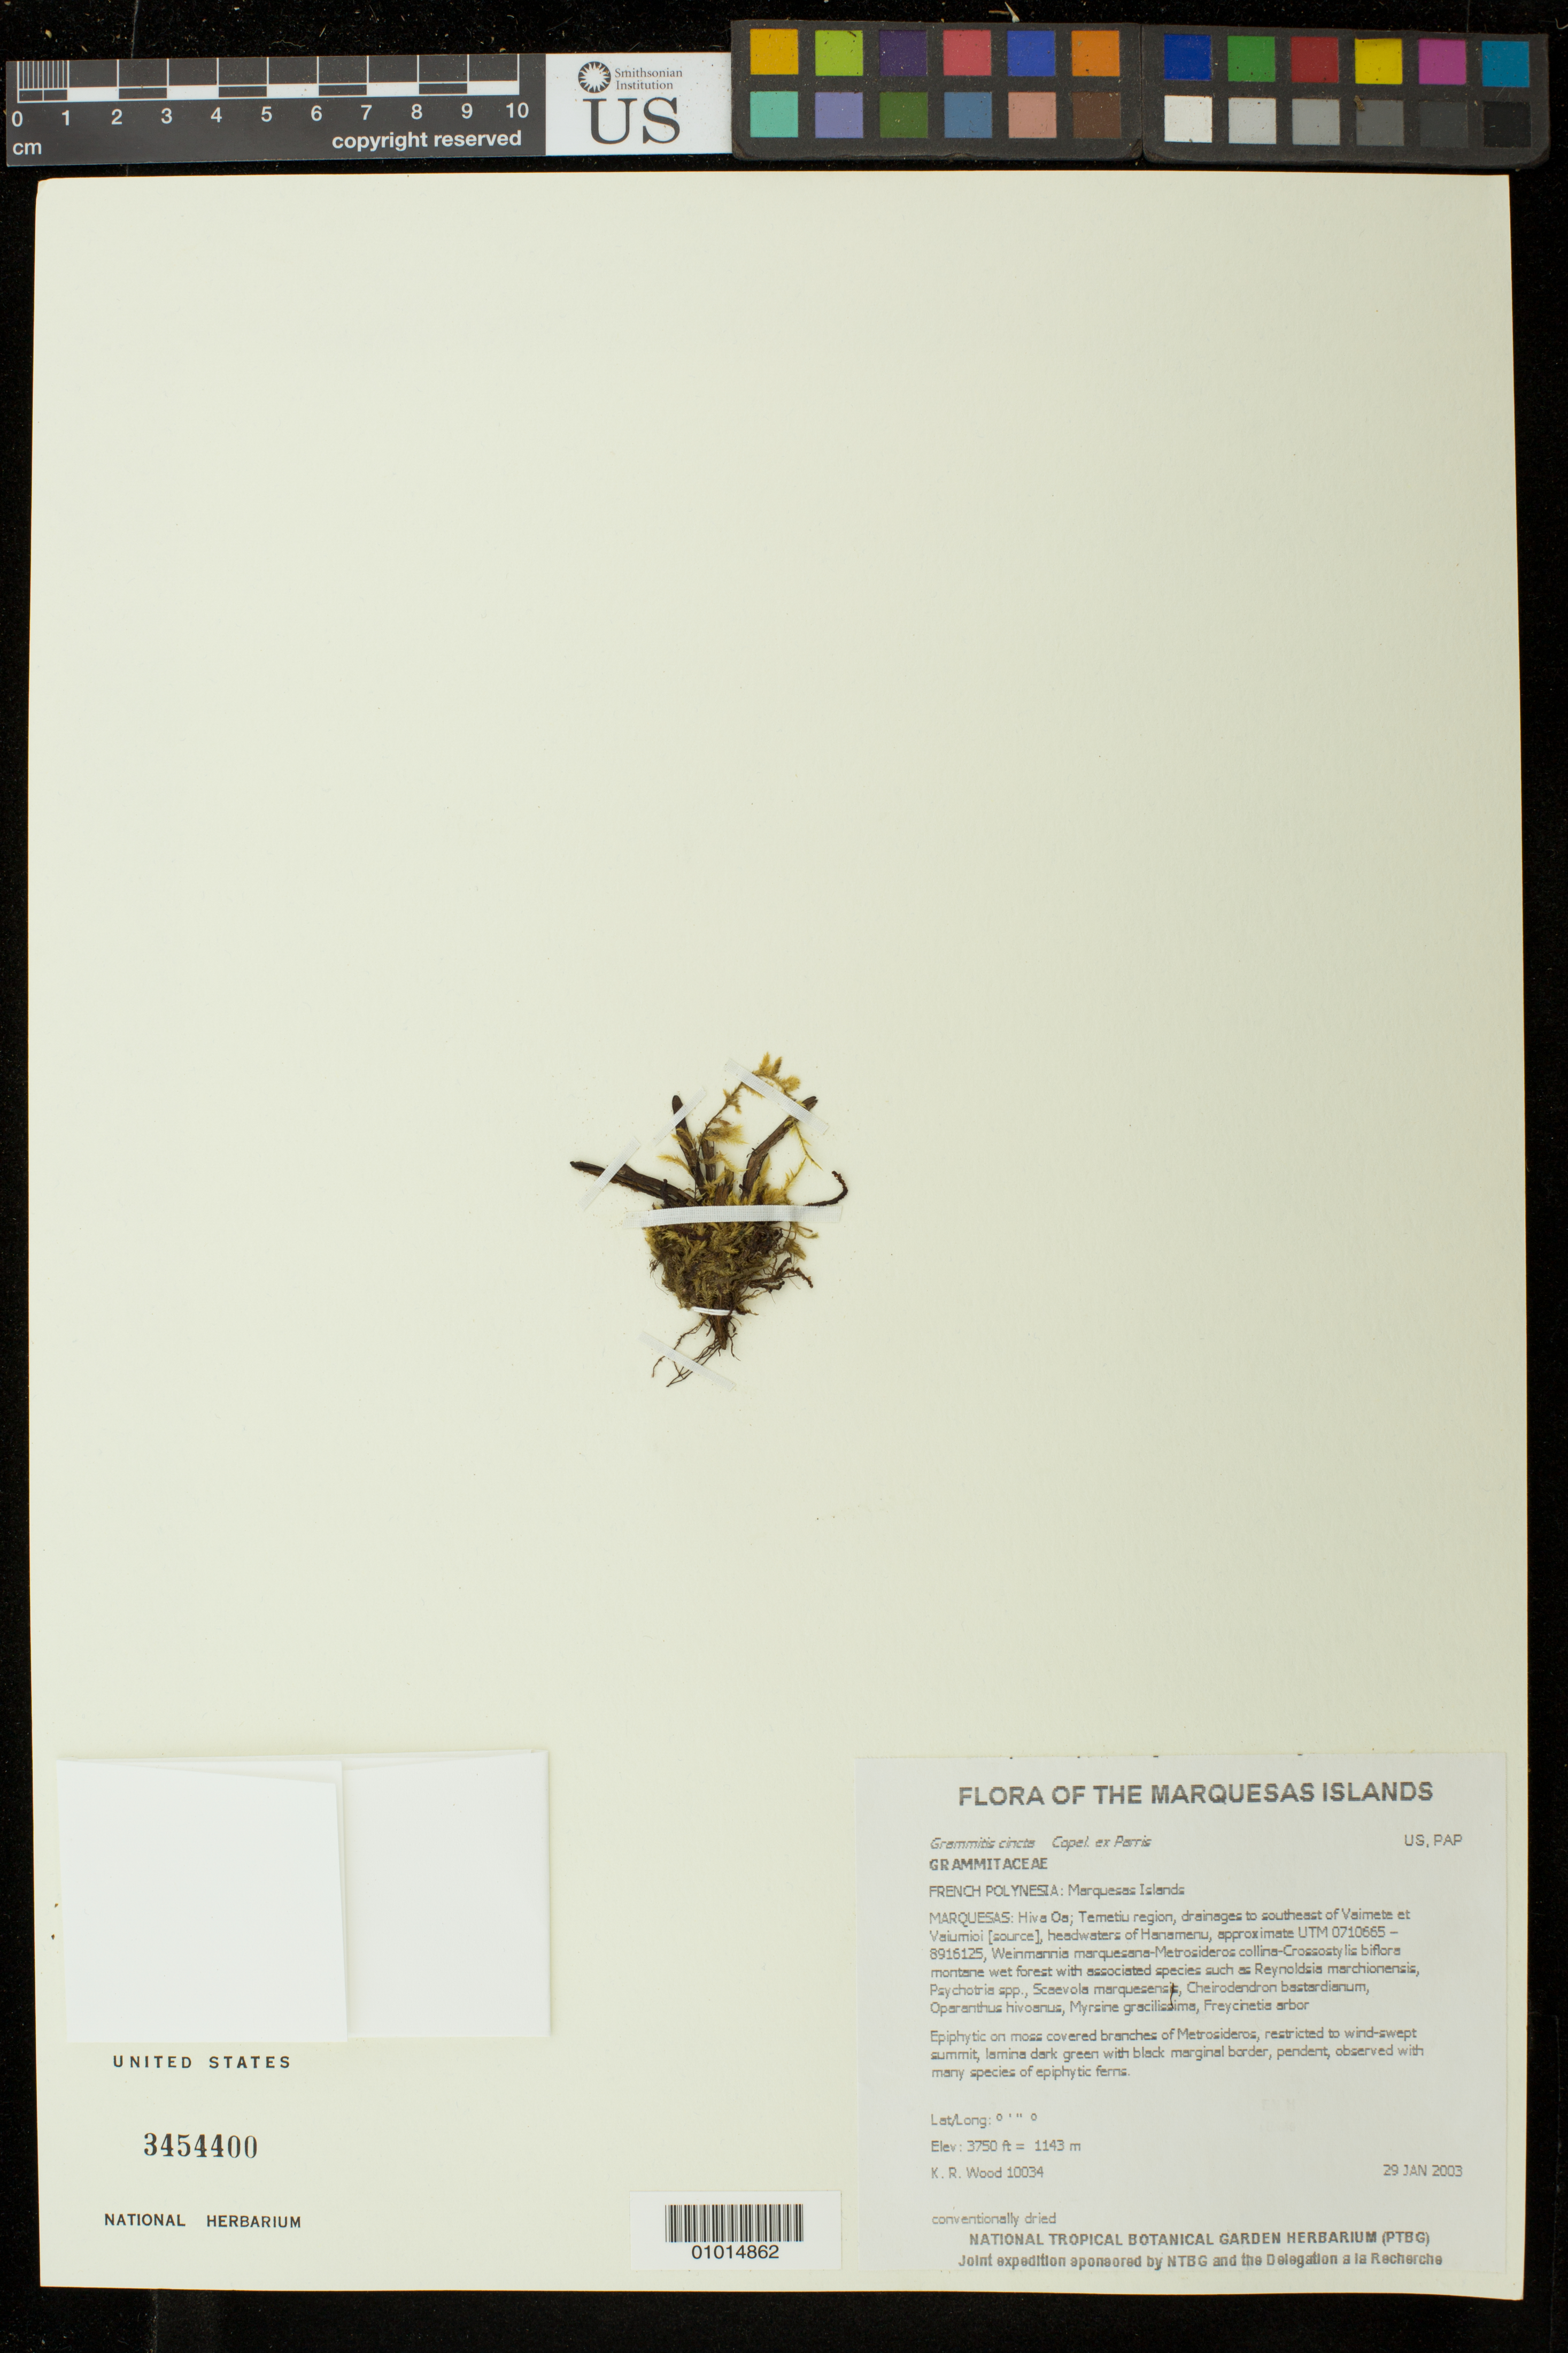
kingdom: Plantae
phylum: Tracheophyta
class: Polypodiopsida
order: Polypodiales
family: Polypodiaceae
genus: Grammitis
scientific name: Grammitis cincta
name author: Copel. ex Parris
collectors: K. R. Wood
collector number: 10034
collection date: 2003-01-29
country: French Polynesia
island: Hiva Oa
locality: Temetiu region, drainages to southeast of Vaimete et Vaiumioi [source], headwaters of Hanamenu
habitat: Weinmannia marquesana - Metrosideros collina - Crossostylis biflora montane wet forest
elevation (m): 1143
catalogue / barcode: US 3454400